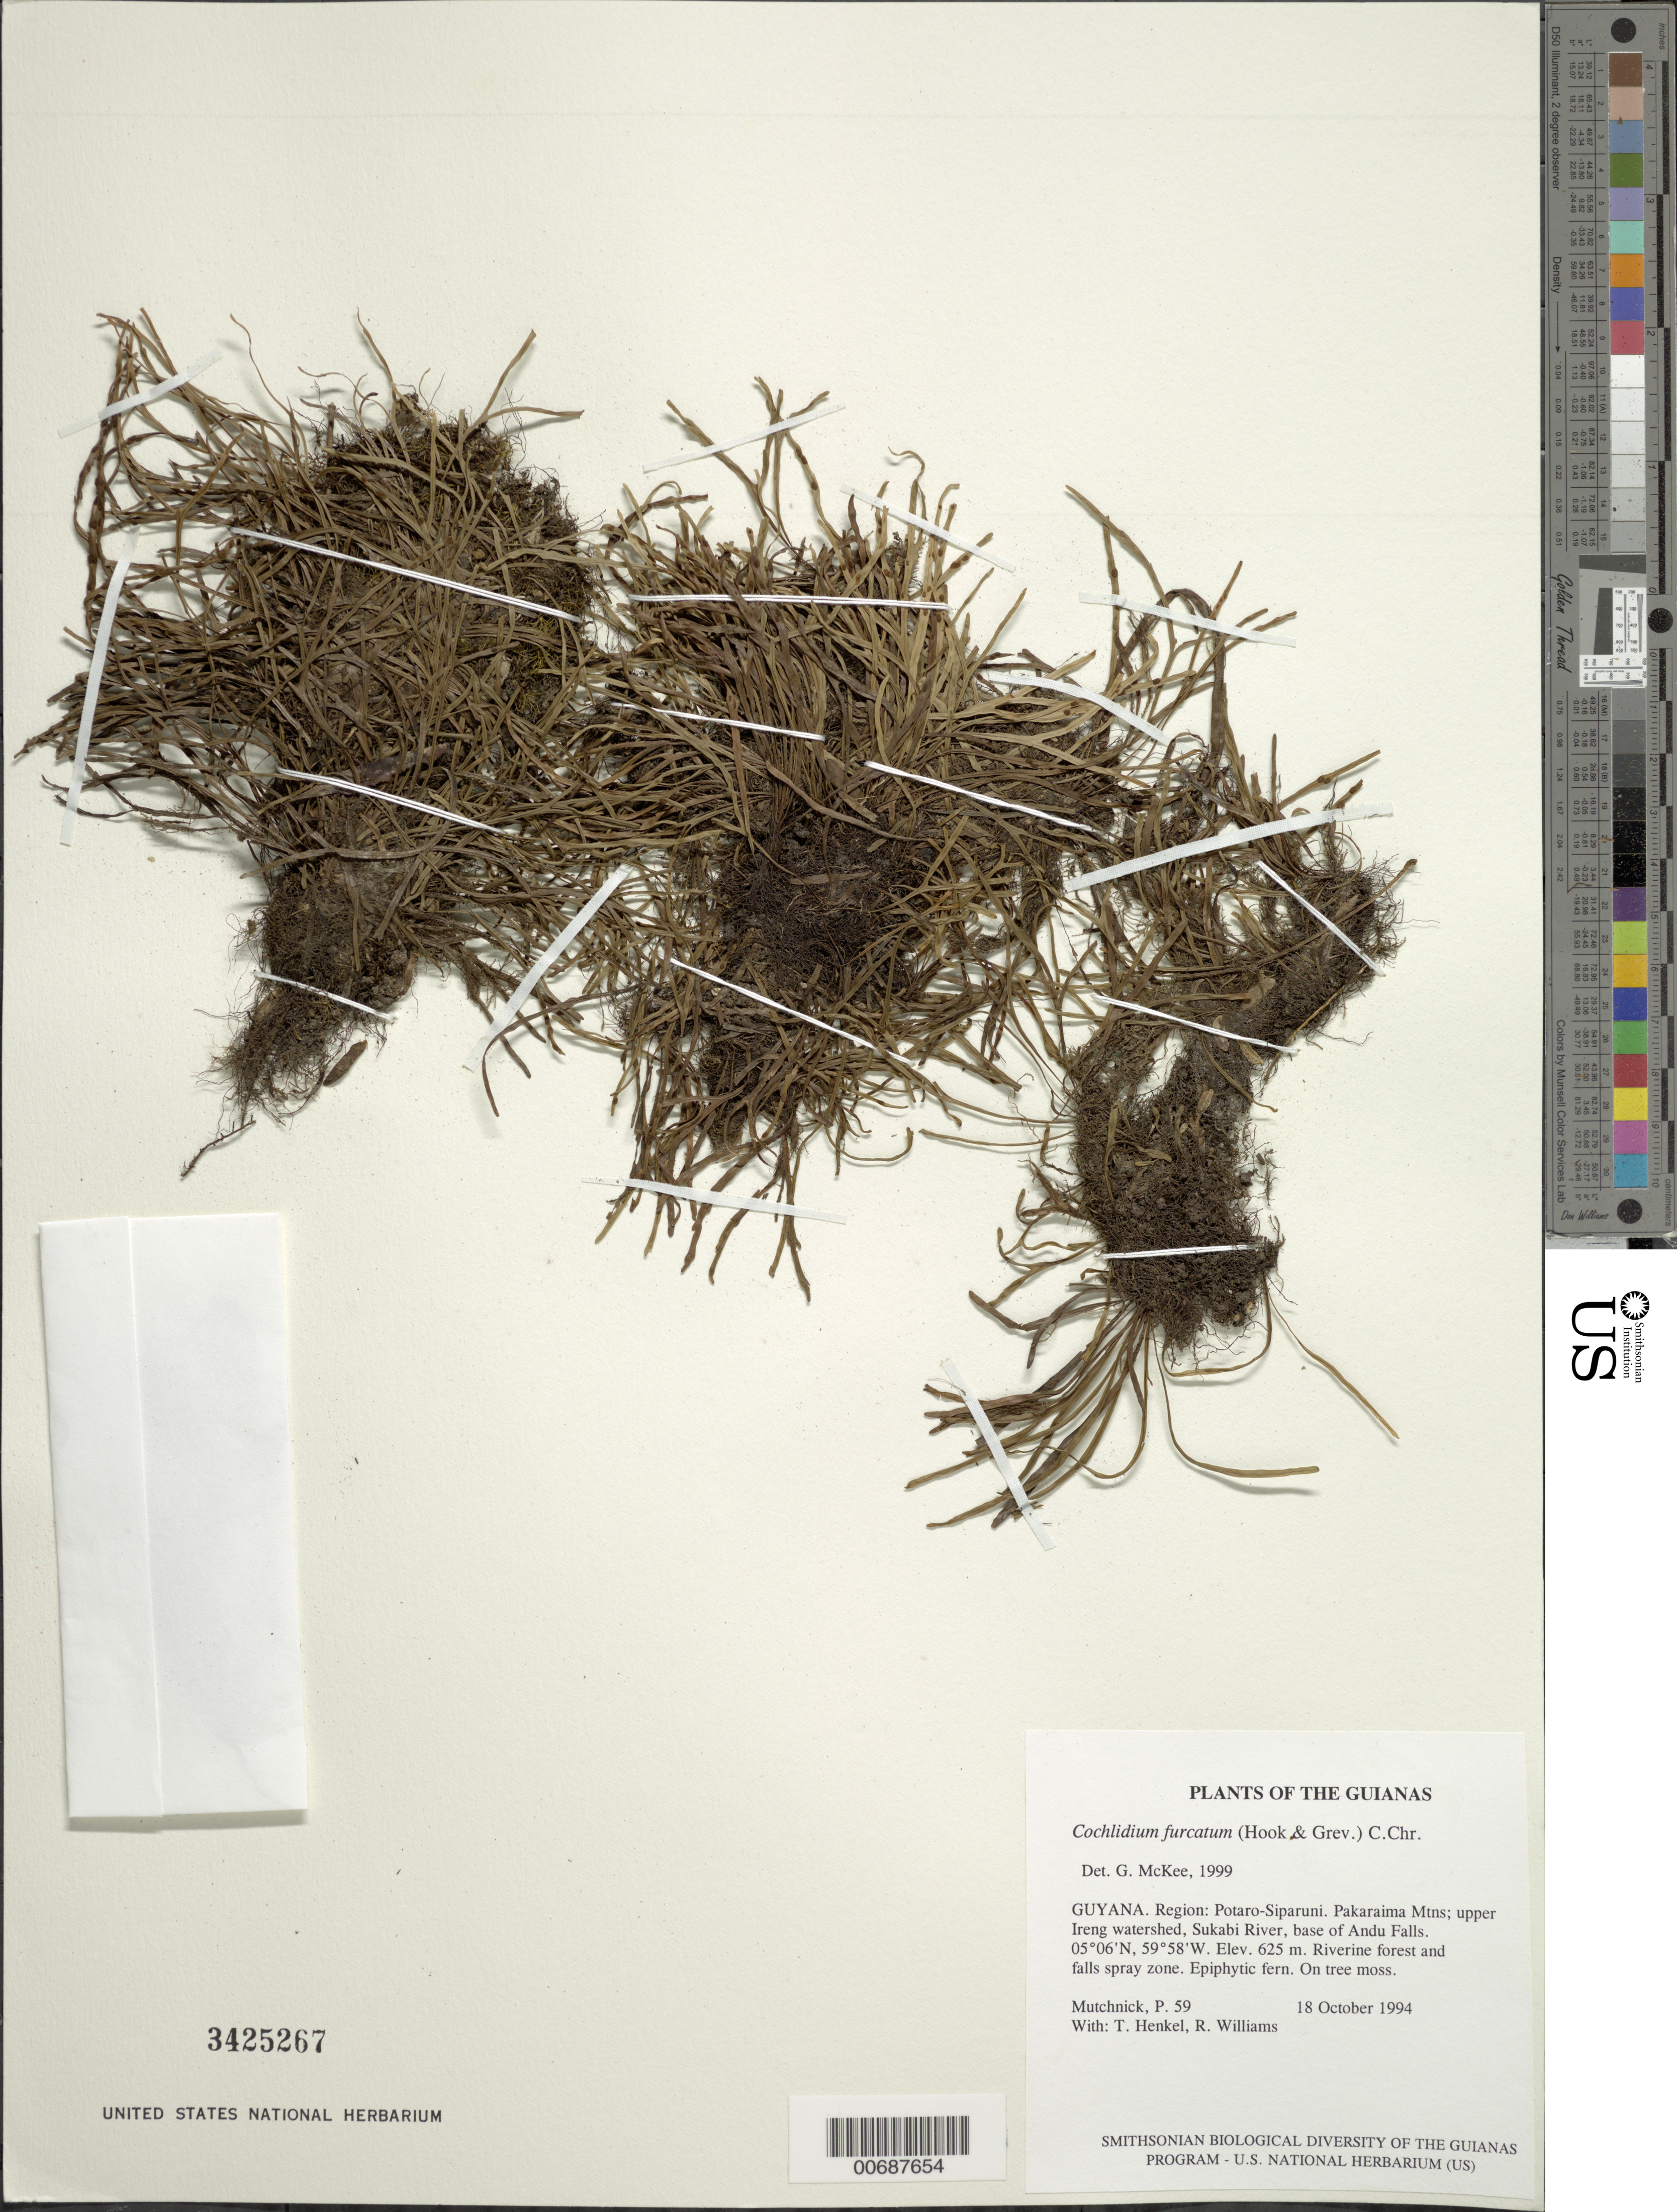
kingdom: Plantae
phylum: Tracheophyta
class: Polypodiopsida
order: Polypodiales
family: Polypodiaceae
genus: Cochlidium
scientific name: Cochlidium furcatum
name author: (Hook. & Grev.) C. Chr.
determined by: McKee, G. S., (US), NMNH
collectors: P. Mutchnick, T. Henkel & R. Williams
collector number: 59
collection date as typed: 18 October 1994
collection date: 1994-10-18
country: Guyana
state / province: Potaro-Siparuni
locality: Pakaraima Mtns; upper Ireng watershed, Sukabi River, base of Andu Falls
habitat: Riverine forest and falls spray zone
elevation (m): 625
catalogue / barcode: US 3425267